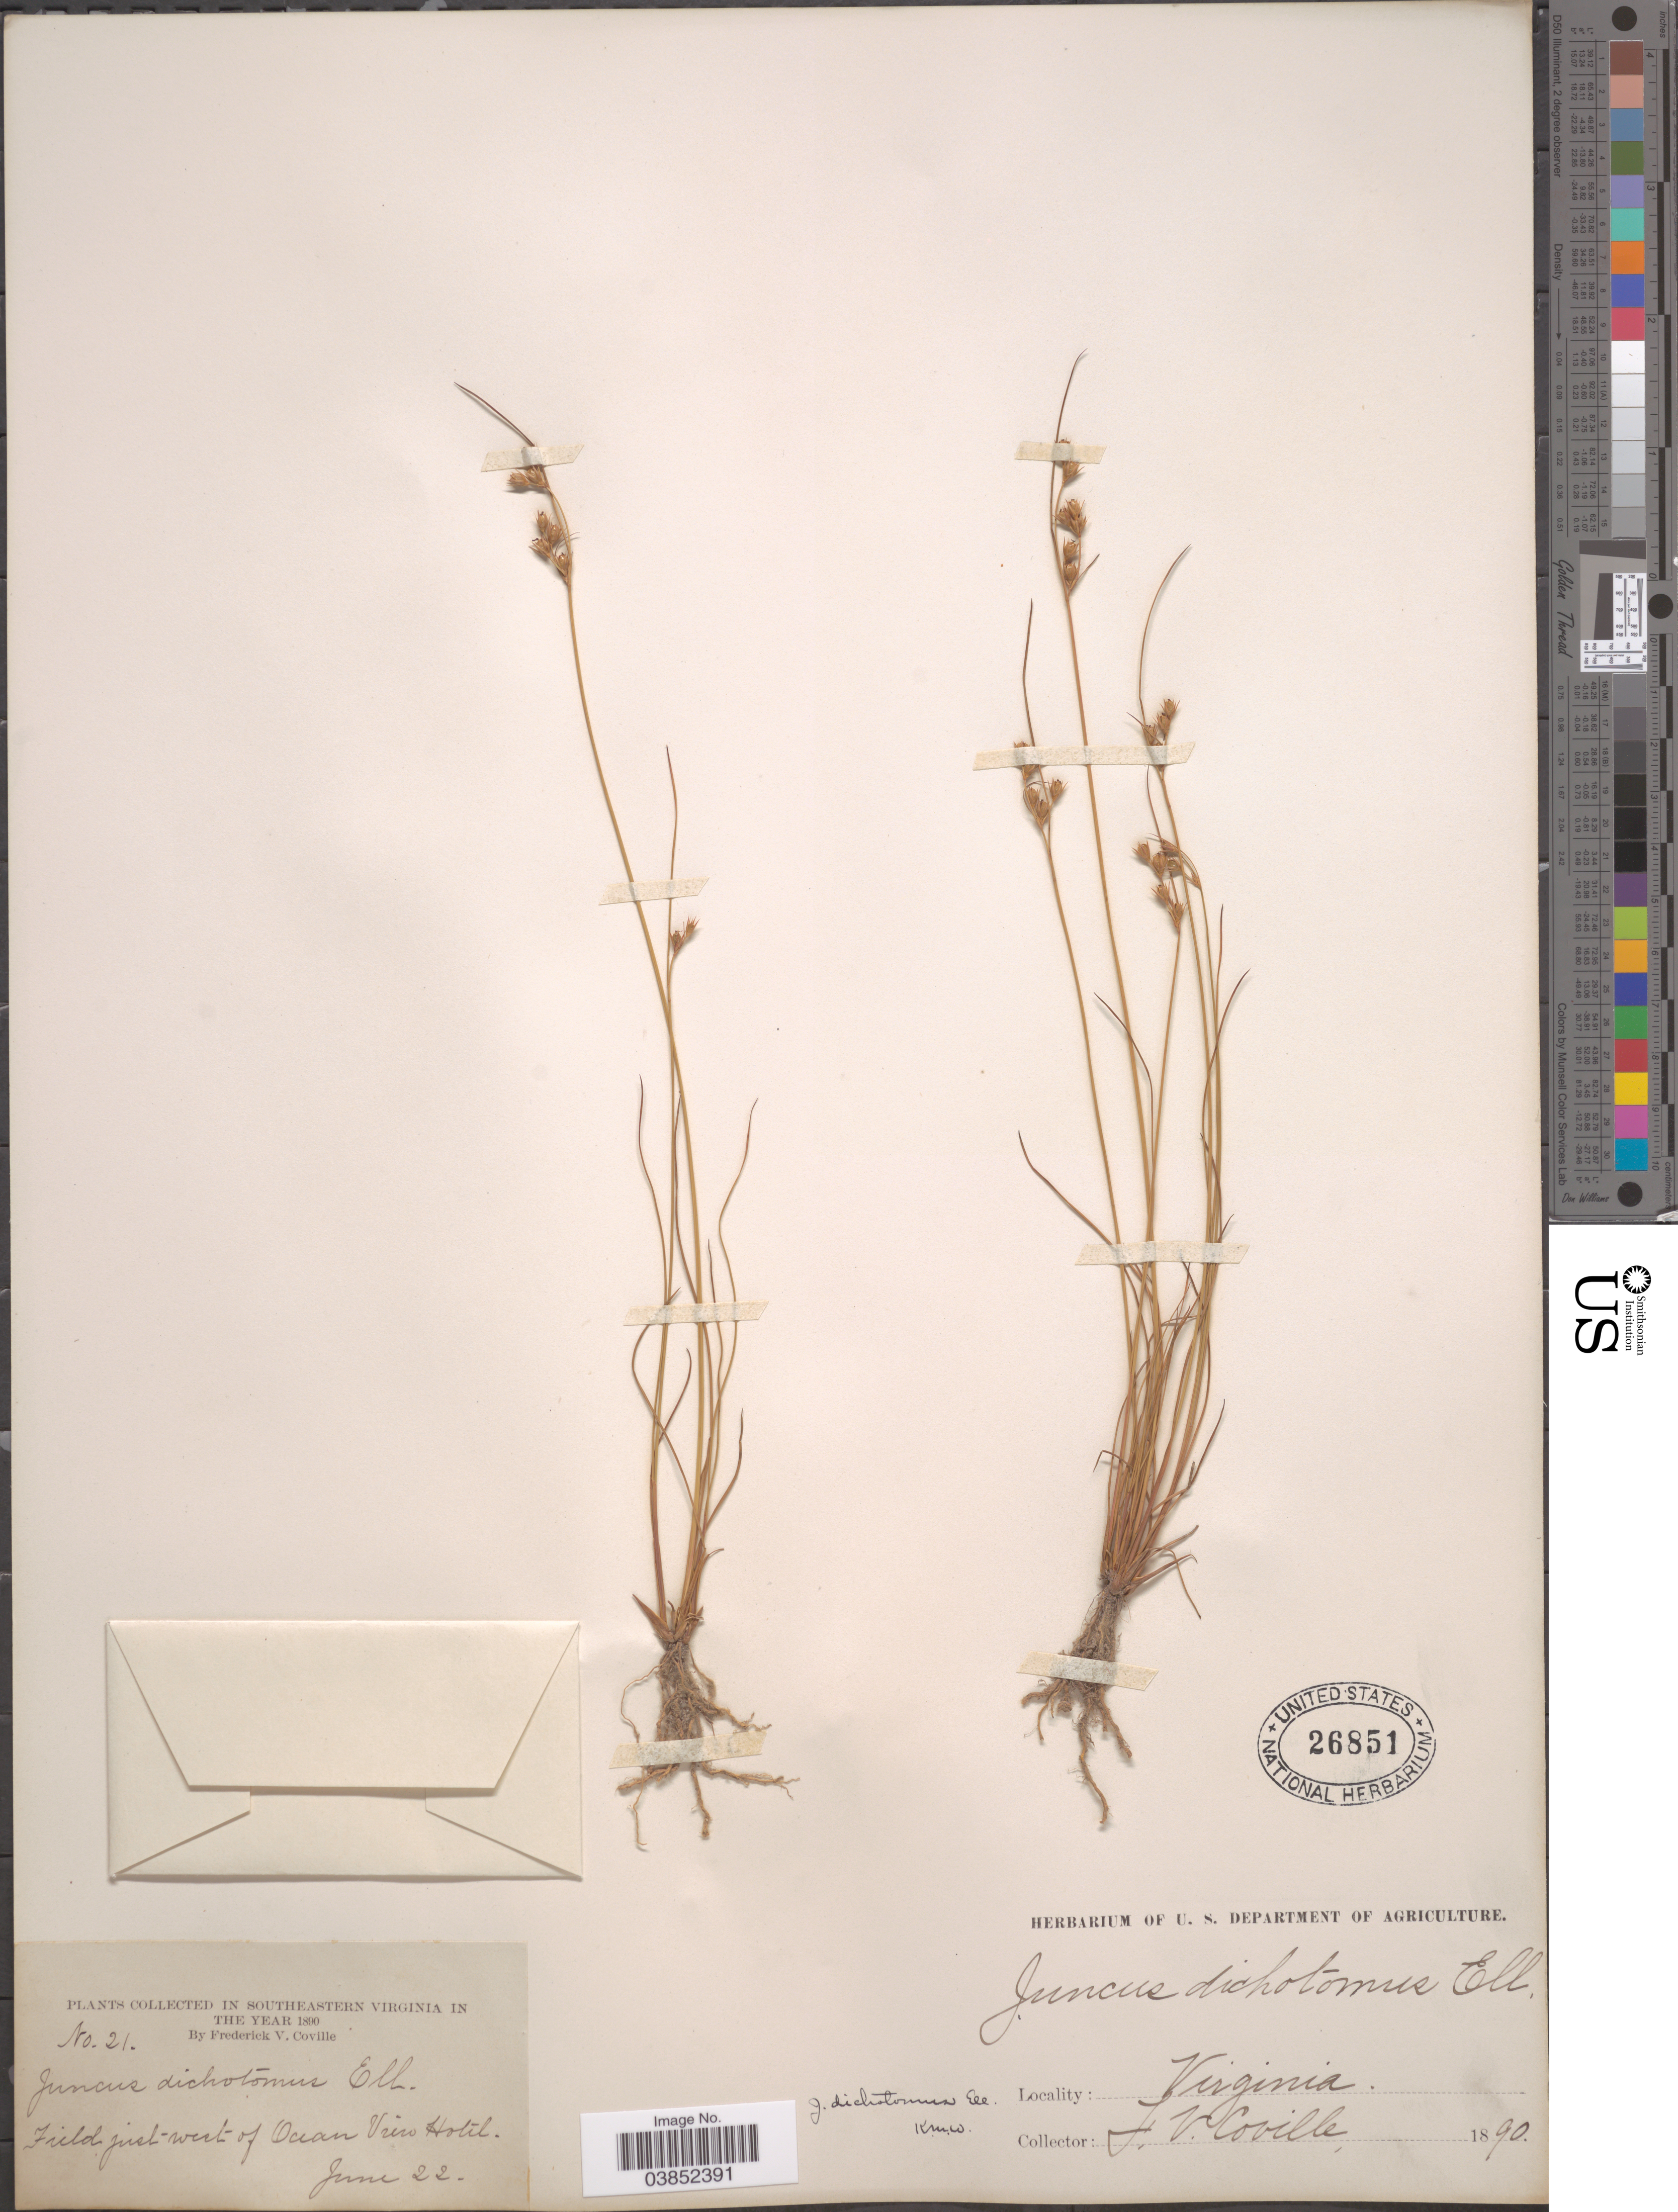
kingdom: Plantae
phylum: Tracheophyta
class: Liliopsida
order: Poales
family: Juncaceae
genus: Juncus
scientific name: Juncus dichotomus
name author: Elliott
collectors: F. V. Coville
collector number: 21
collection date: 1890-06-22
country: United States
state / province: Virginia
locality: Southeastern Virginia. Field just west of Ocean View Hotel.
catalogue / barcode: US 26851